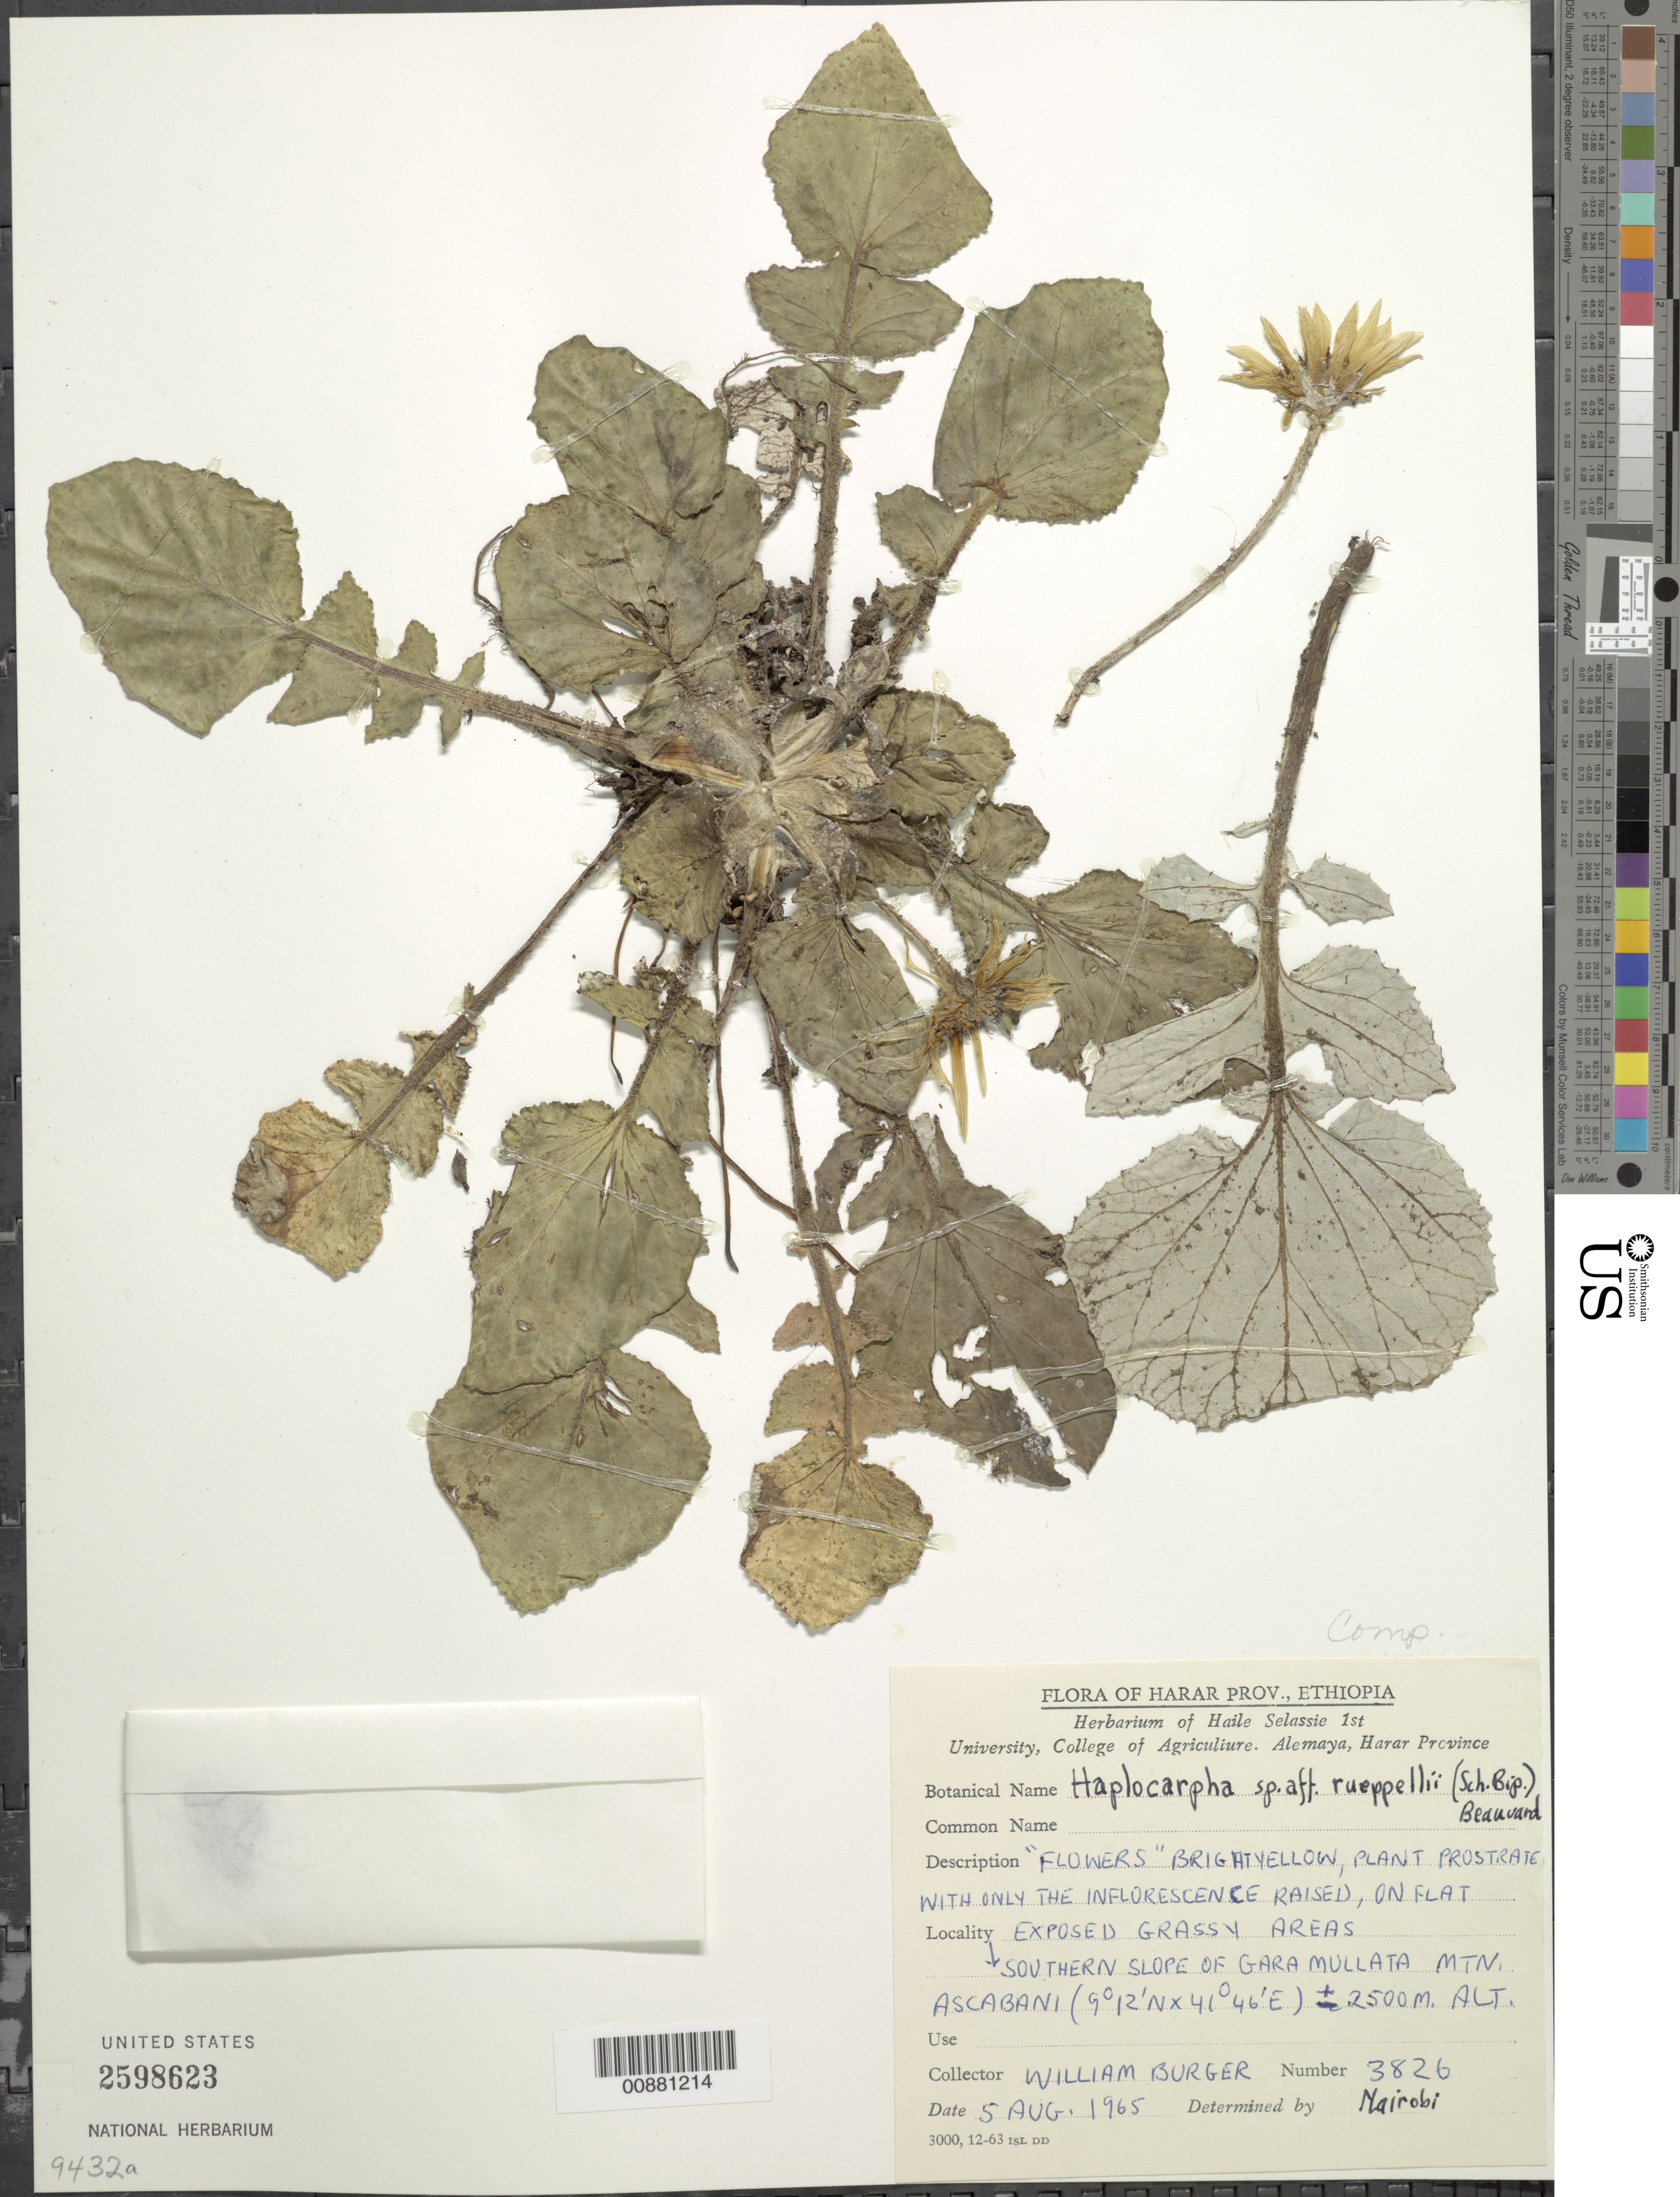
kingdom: Plantae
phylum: Tracheophyta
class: Magnoliopsida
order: Asterales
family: Asteraceae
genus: Haplocarpha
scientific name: Haplocarpha rueppelii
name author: (Sch. Bip.) Beauverd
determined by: Nairobi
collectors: W. Burger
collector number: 3826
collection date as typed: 5 August 1965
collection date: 1965-08-05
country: Ethiopia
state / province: Harari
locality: Gara Mullata Mt., southern slope; Ascabani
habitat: Flat exposed grassy areas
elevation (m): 2500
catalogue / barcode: US 2598623